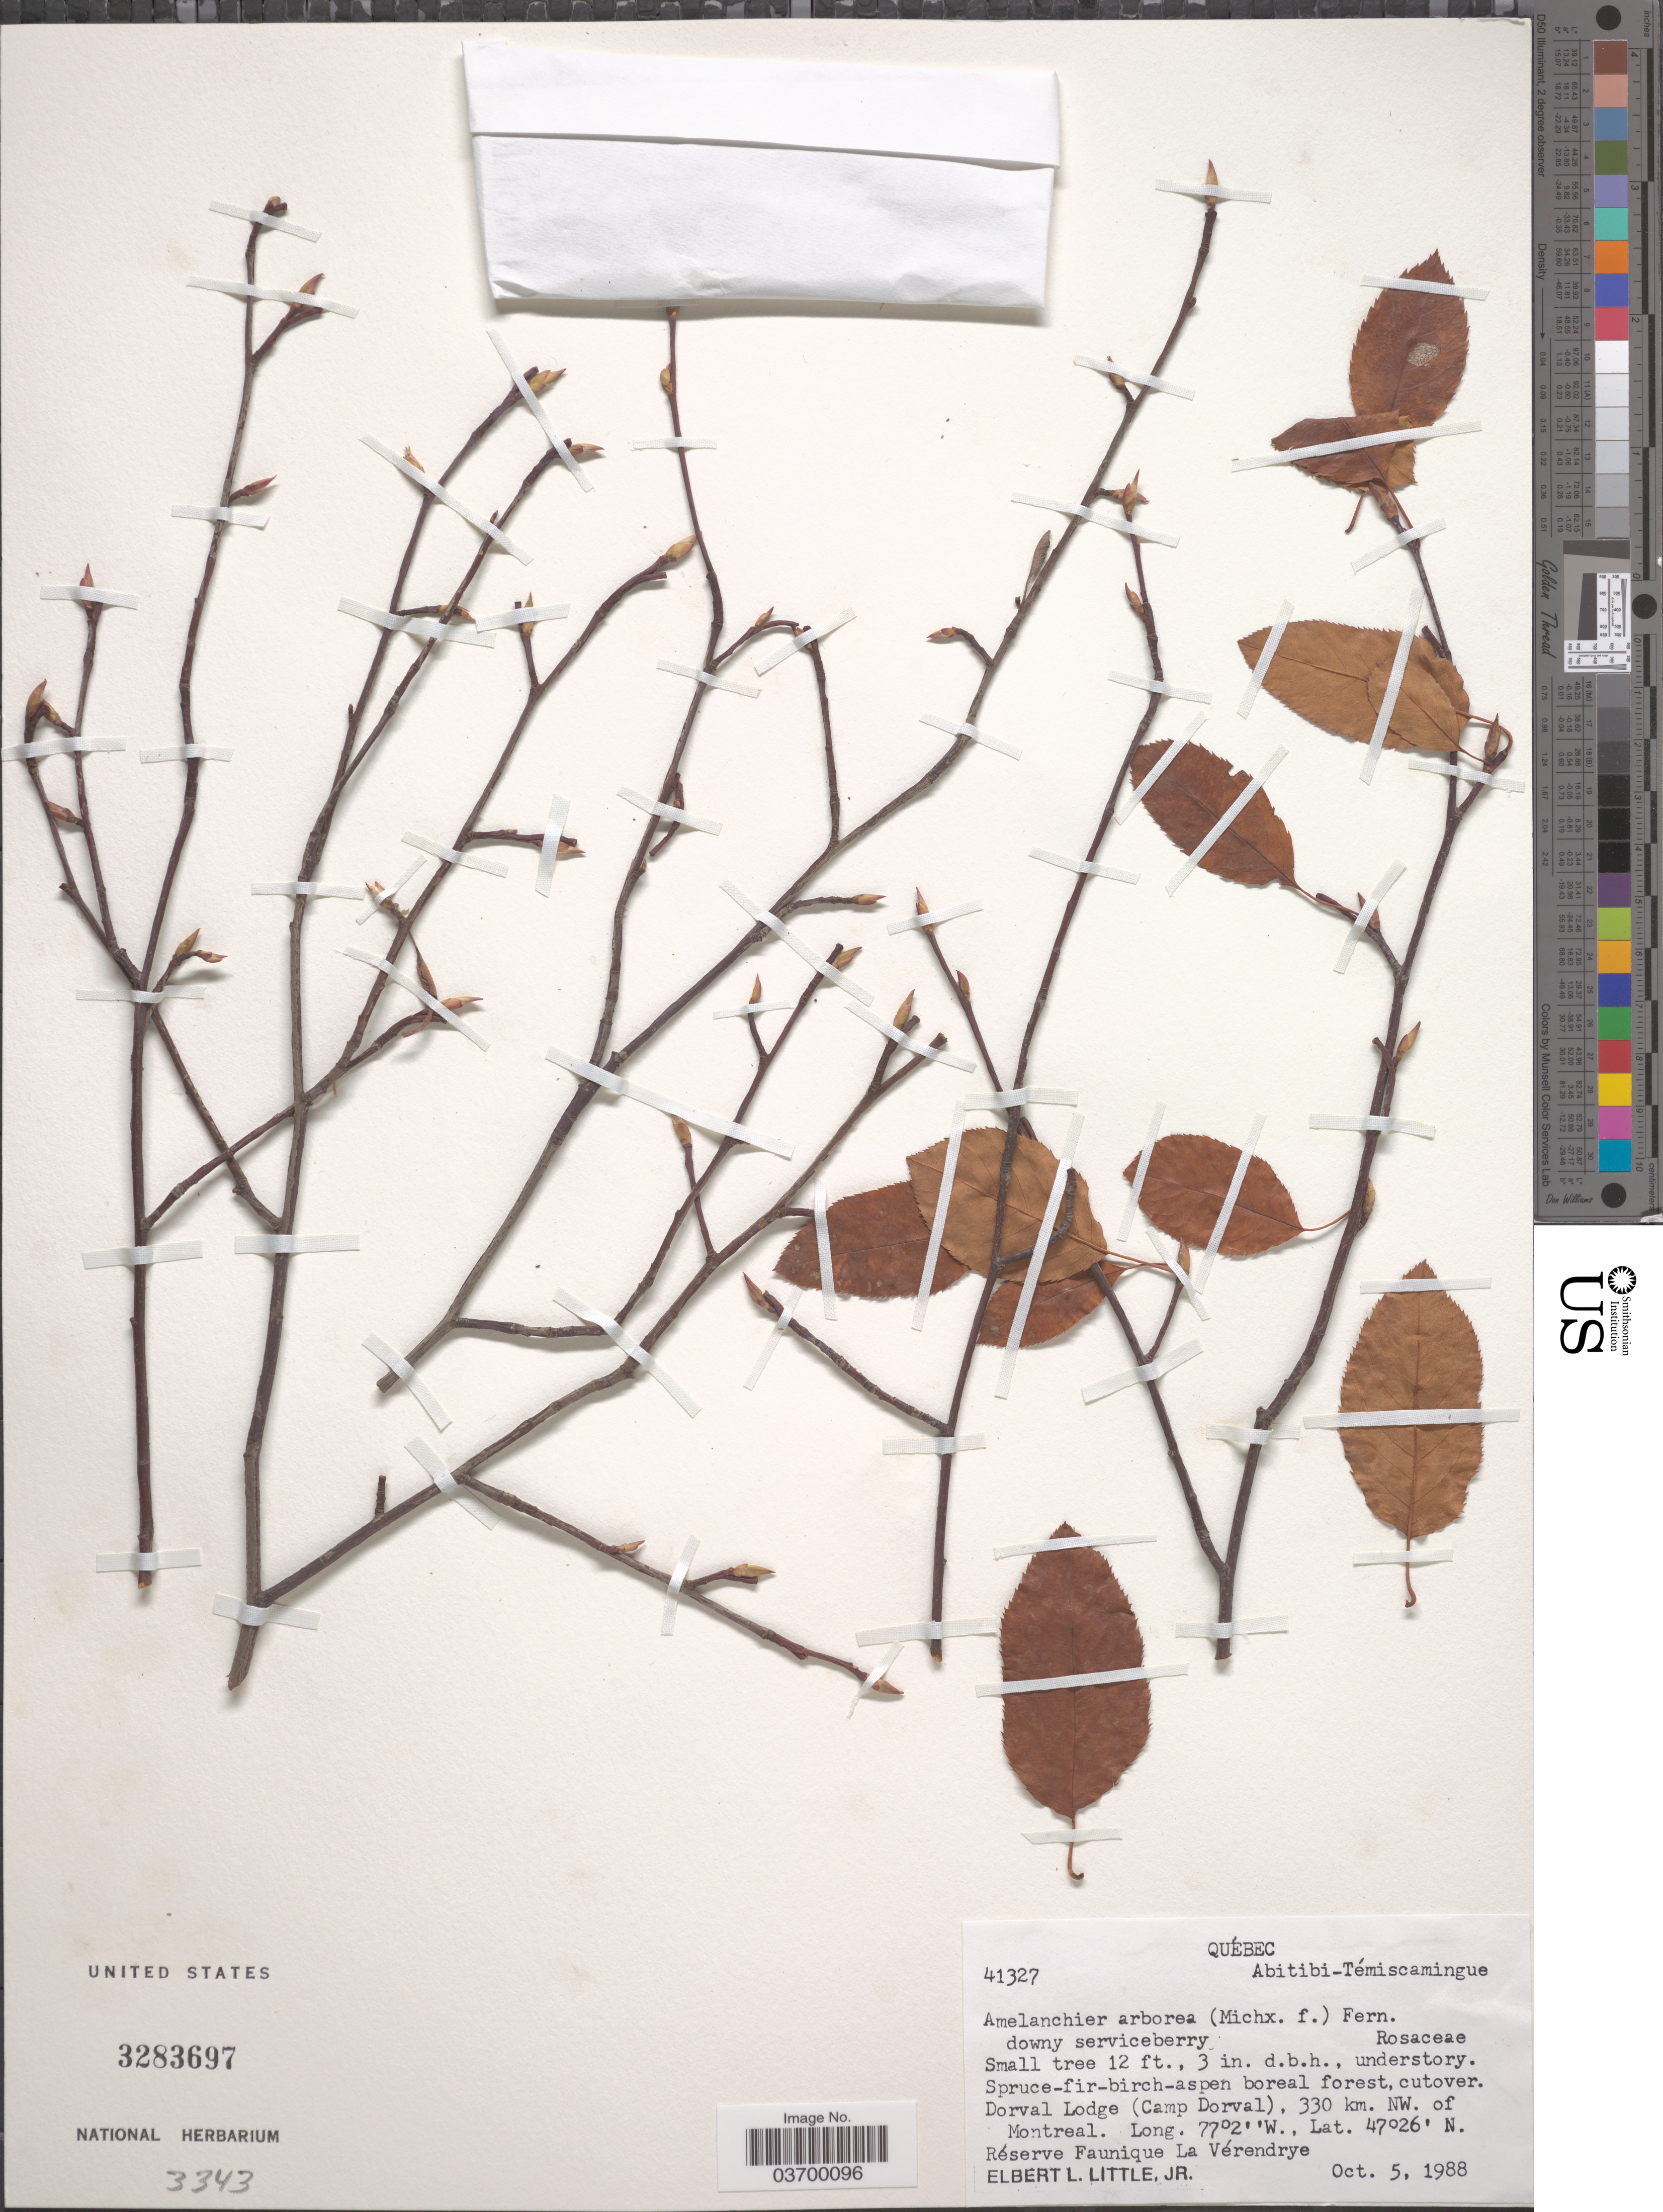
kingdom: Plantae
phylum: Tracheophyta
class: Magnoliopsida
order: Rosales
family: Rosaceae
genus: Amelanchier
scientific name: Amelanchier arborea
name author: (F. Michx.) Fernald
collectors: E. L. Little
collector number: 41327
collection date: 1988-10-05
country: Canada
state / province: Quebec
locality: Dorval Lodge (Camp Dorval), 330 km. NW. of Montreal. Réserve Faunique La Vérendrye.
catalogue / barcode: US 3283697